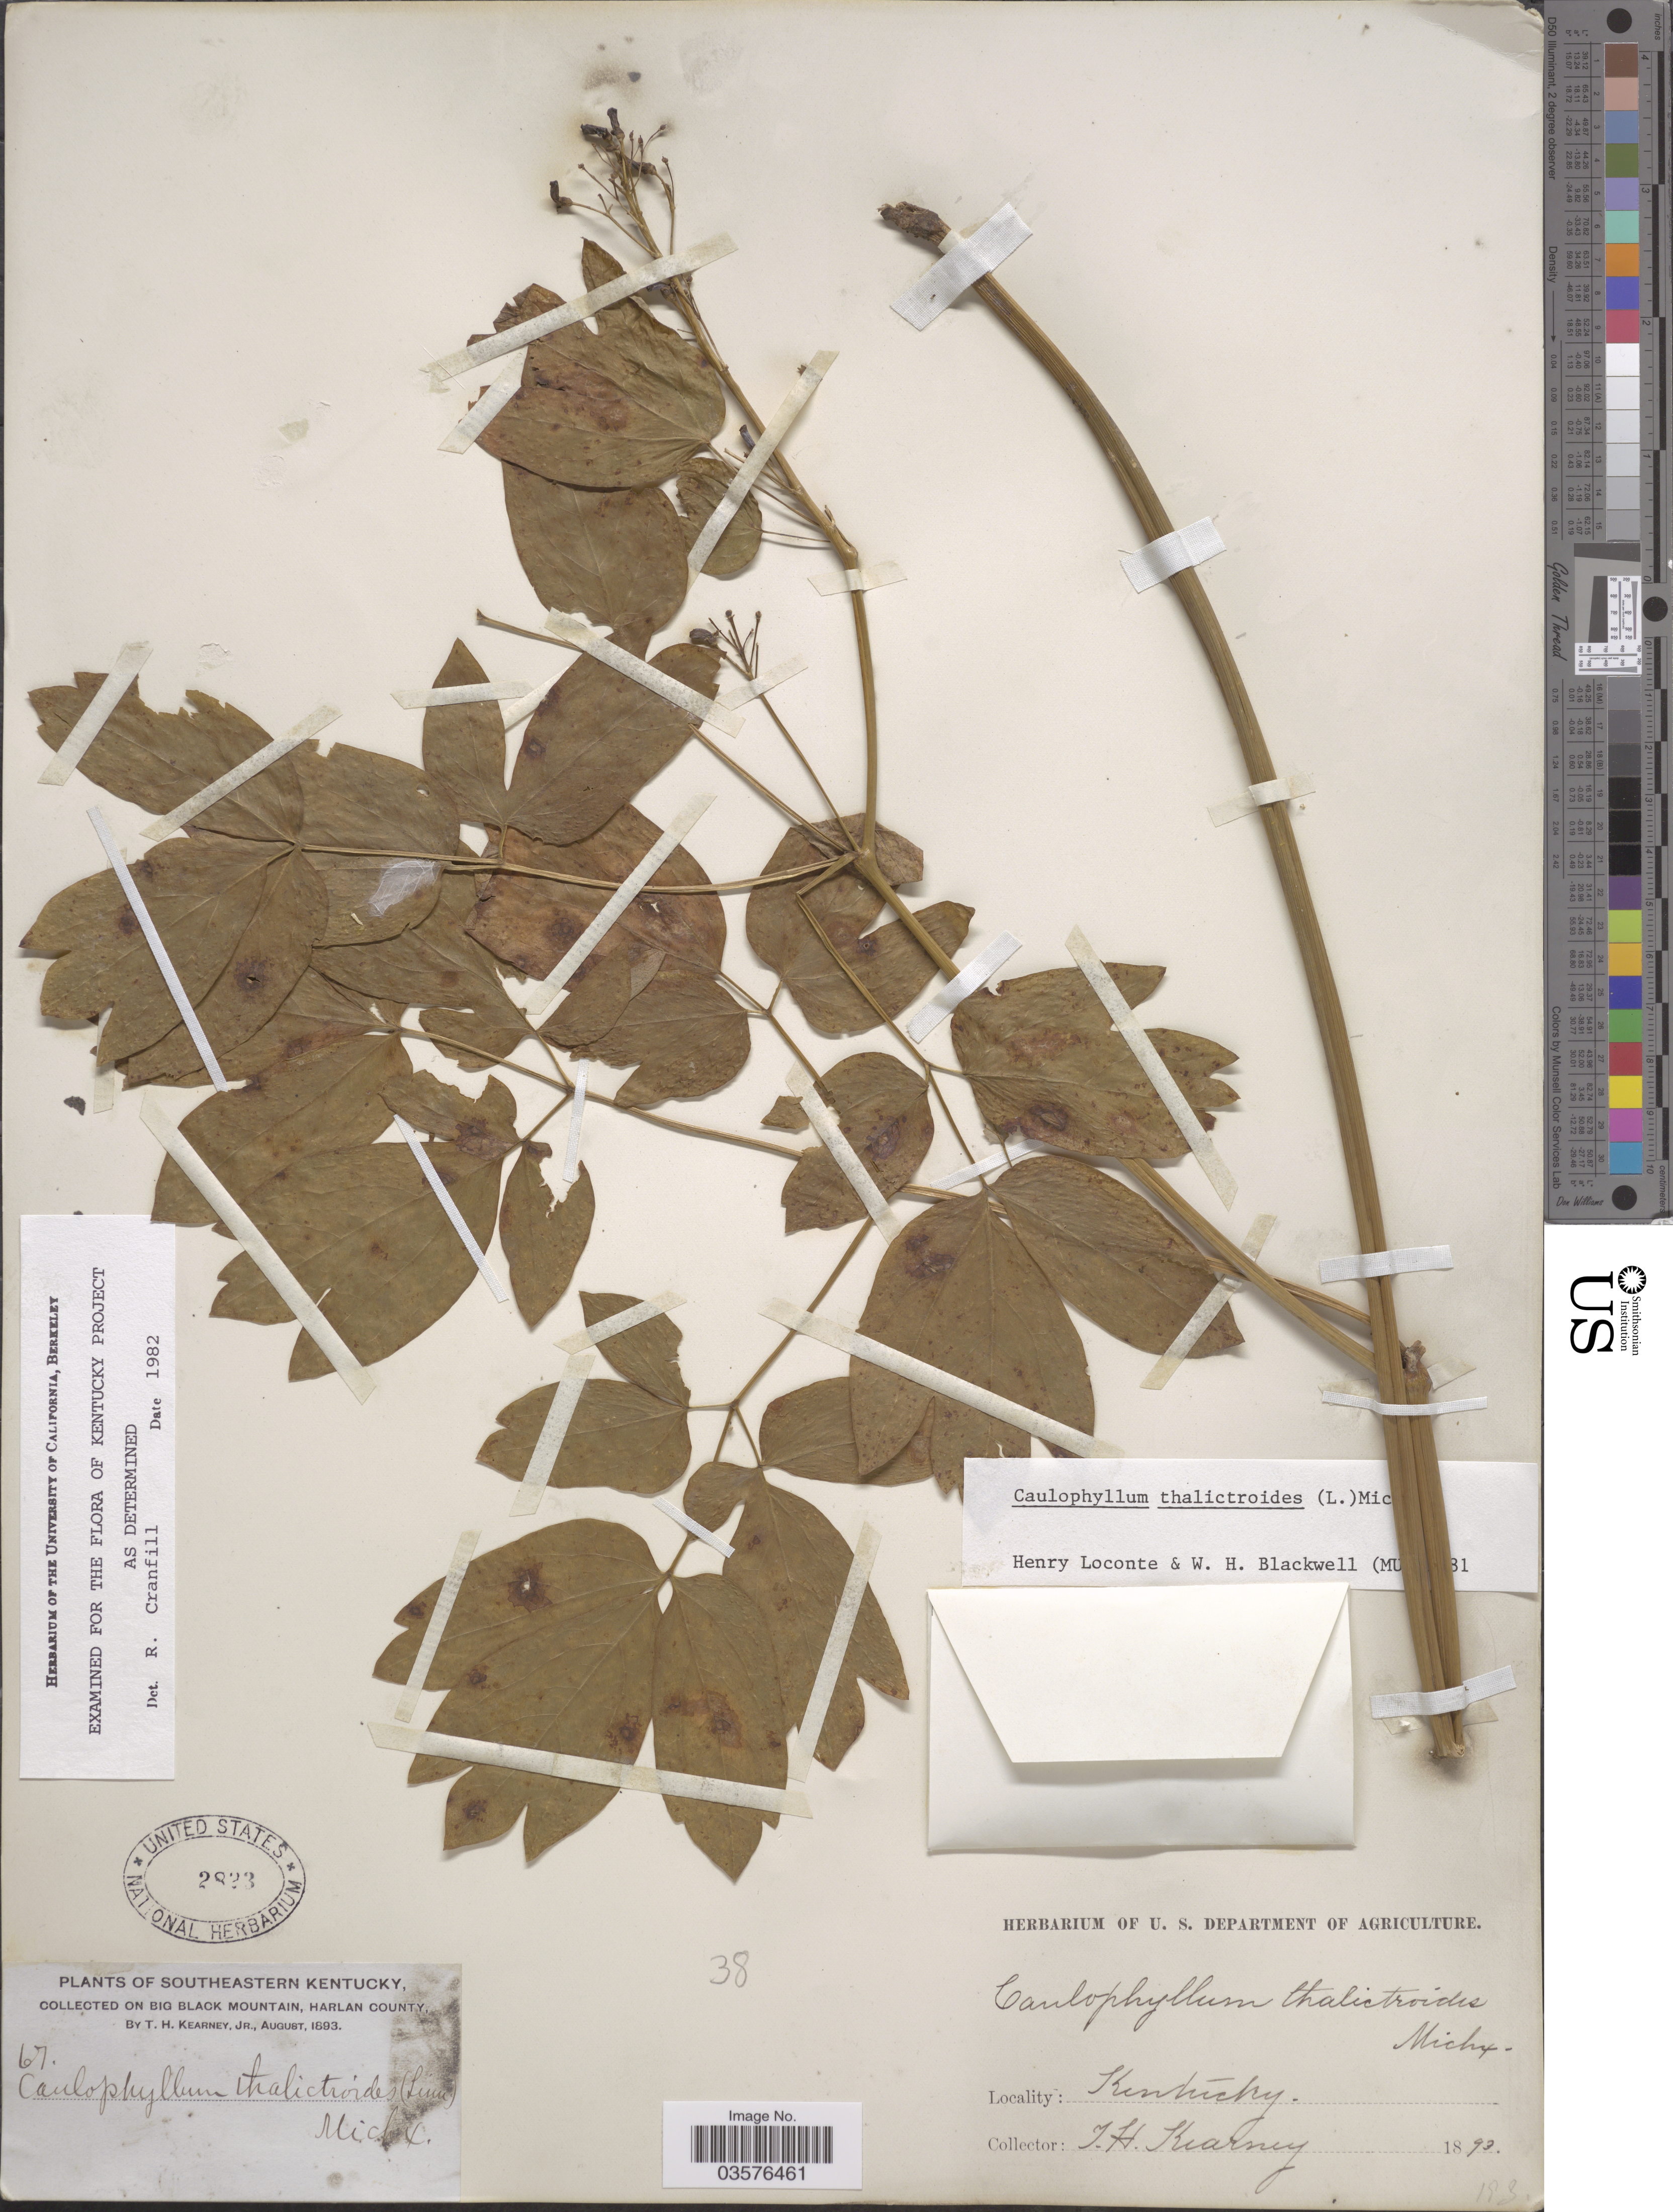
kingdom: Plantae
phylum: Tracheophyta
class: Magnoliopsida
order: Ranunculales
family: Berberidaceae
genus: Caulophyllum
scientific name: Caulophyllum thalictroides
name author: (L.) Michx.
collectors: T. H. Kearney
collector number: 67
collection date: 1893-08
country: United States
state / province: Kentucky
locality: Southeastern Kentucky. On Big Black Mountain, Harlan County.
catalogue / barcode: US 2823